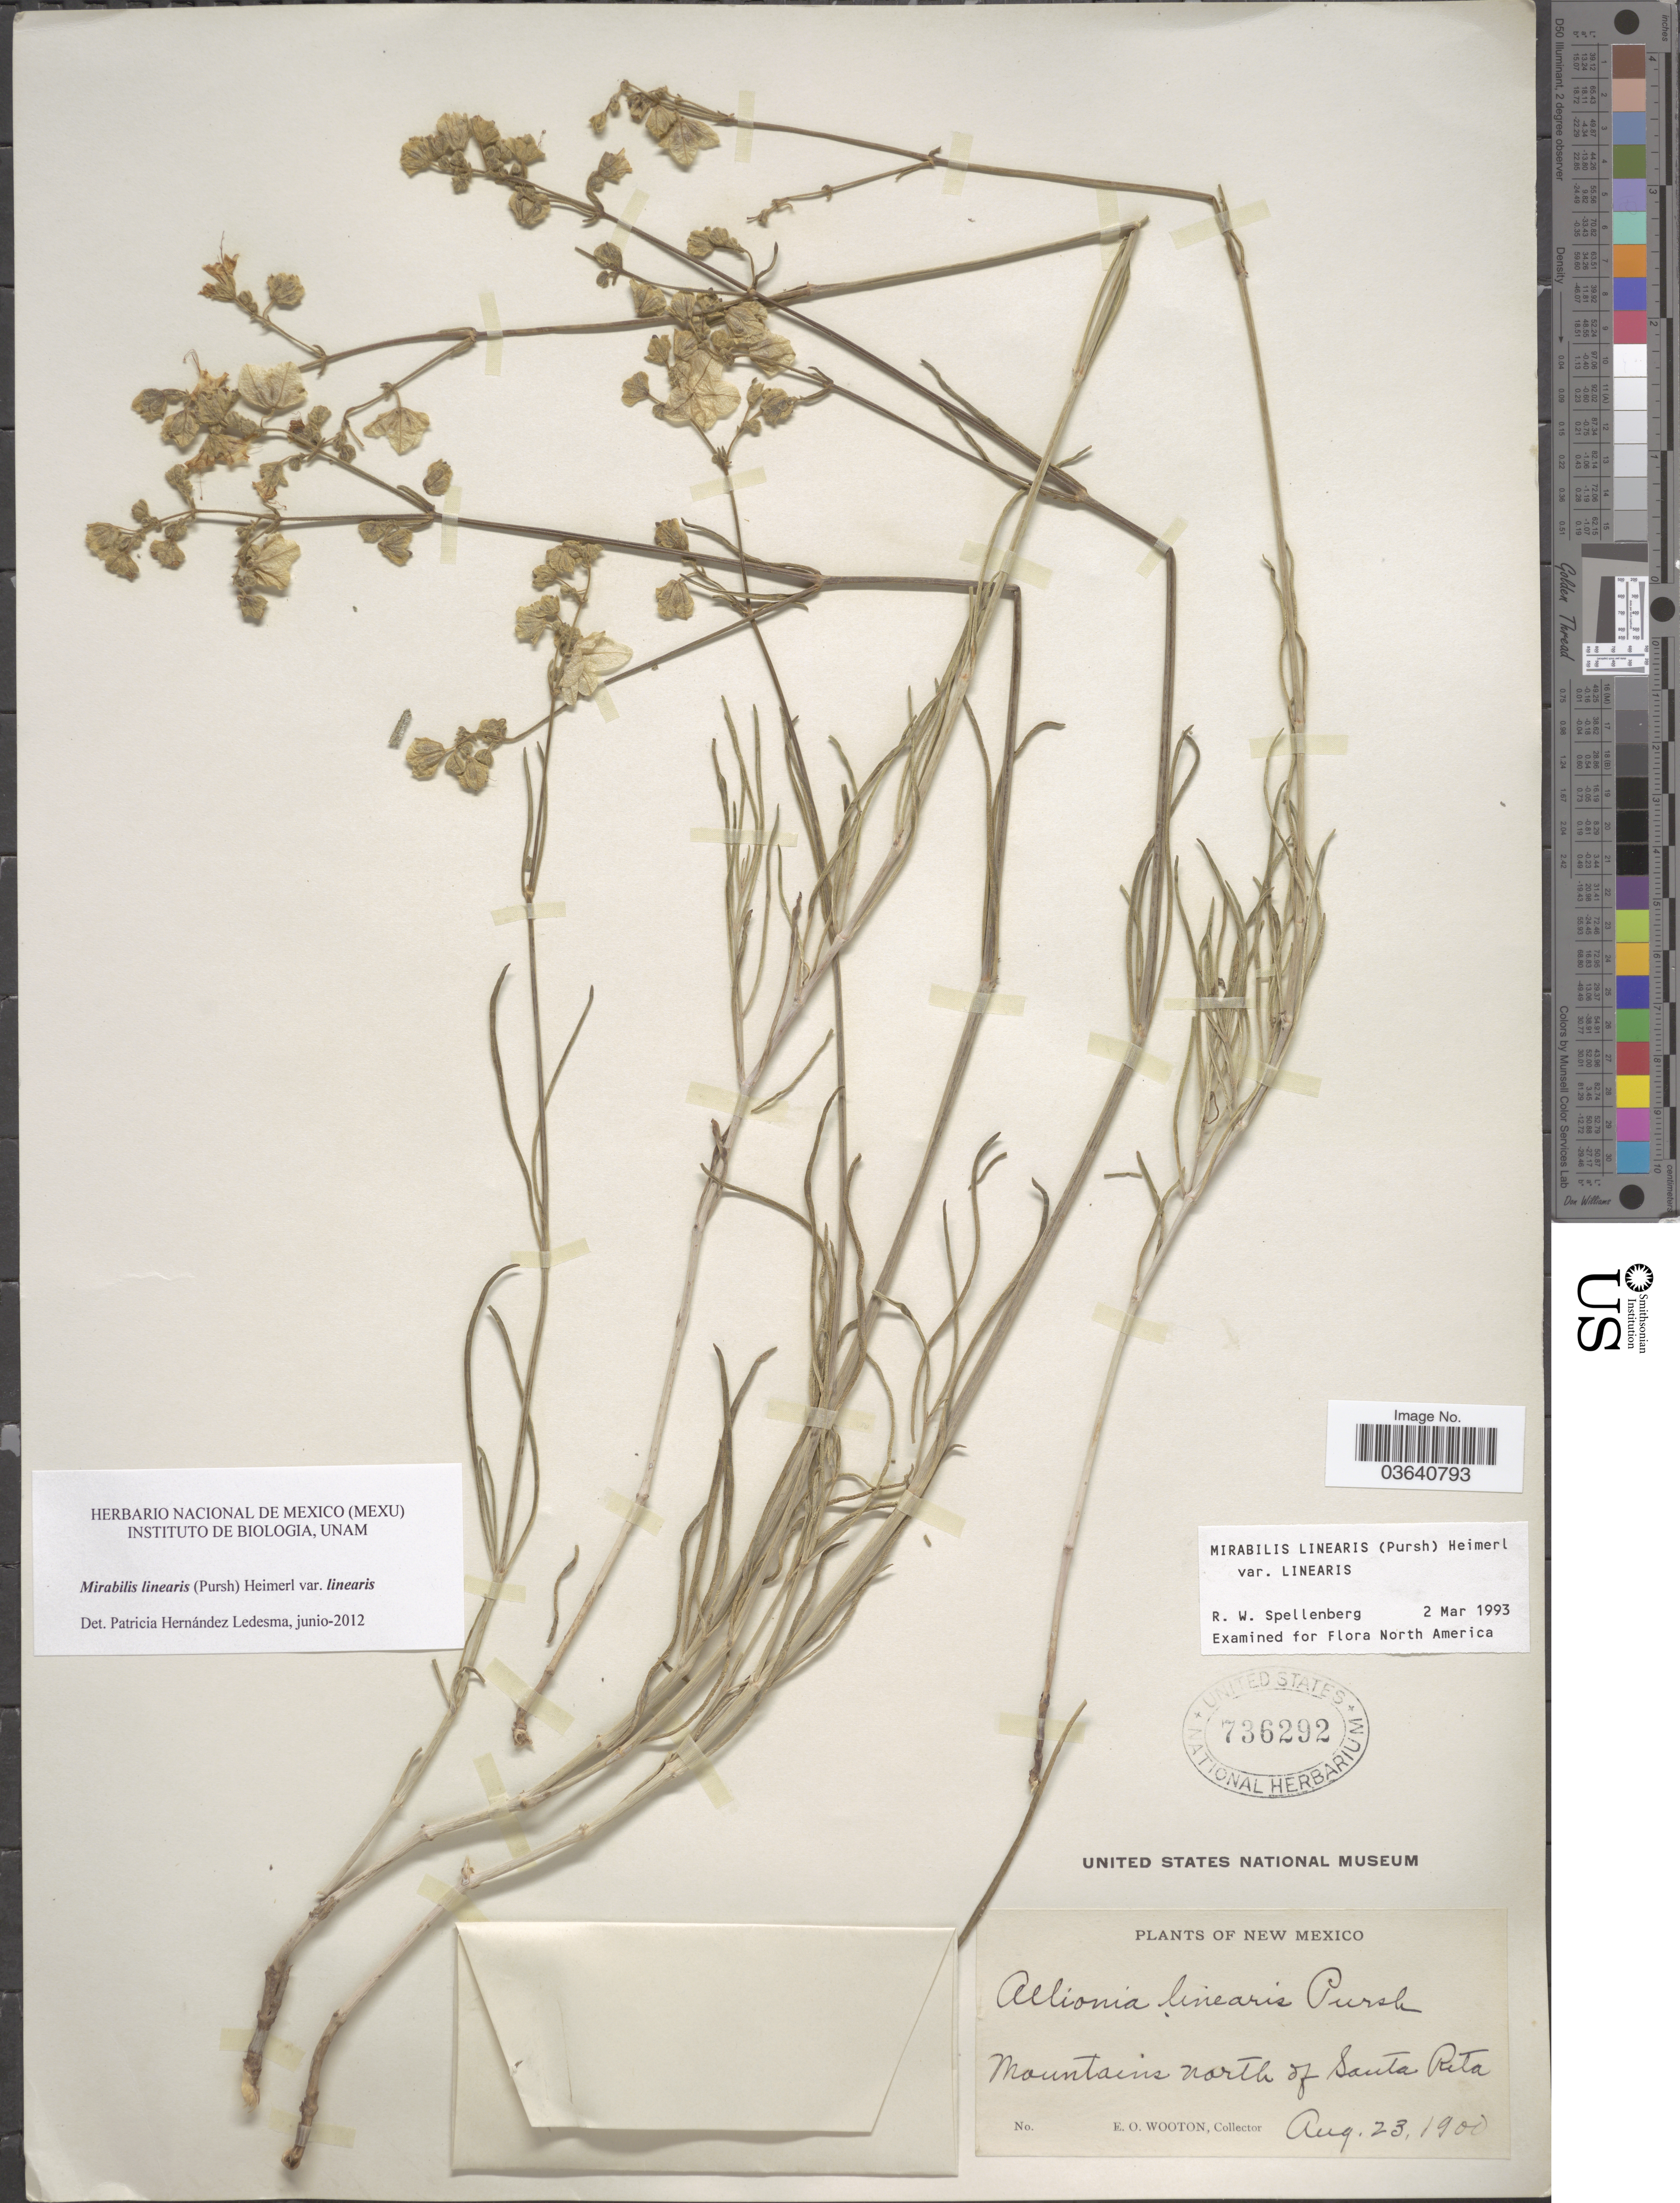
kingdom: Plantae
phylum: Tracheophyta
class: Magnoliopsida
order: Caryophyllales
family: Nyctaginaceae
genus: Mirabilis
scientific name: Mirabilis linearis var. linearis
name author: (Pursh) Heimerl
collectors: E. O. Wooton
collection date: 1900-08-23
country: United States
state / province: New Mexico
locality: Mountains north of Santa Rita.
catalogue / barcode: US 736292